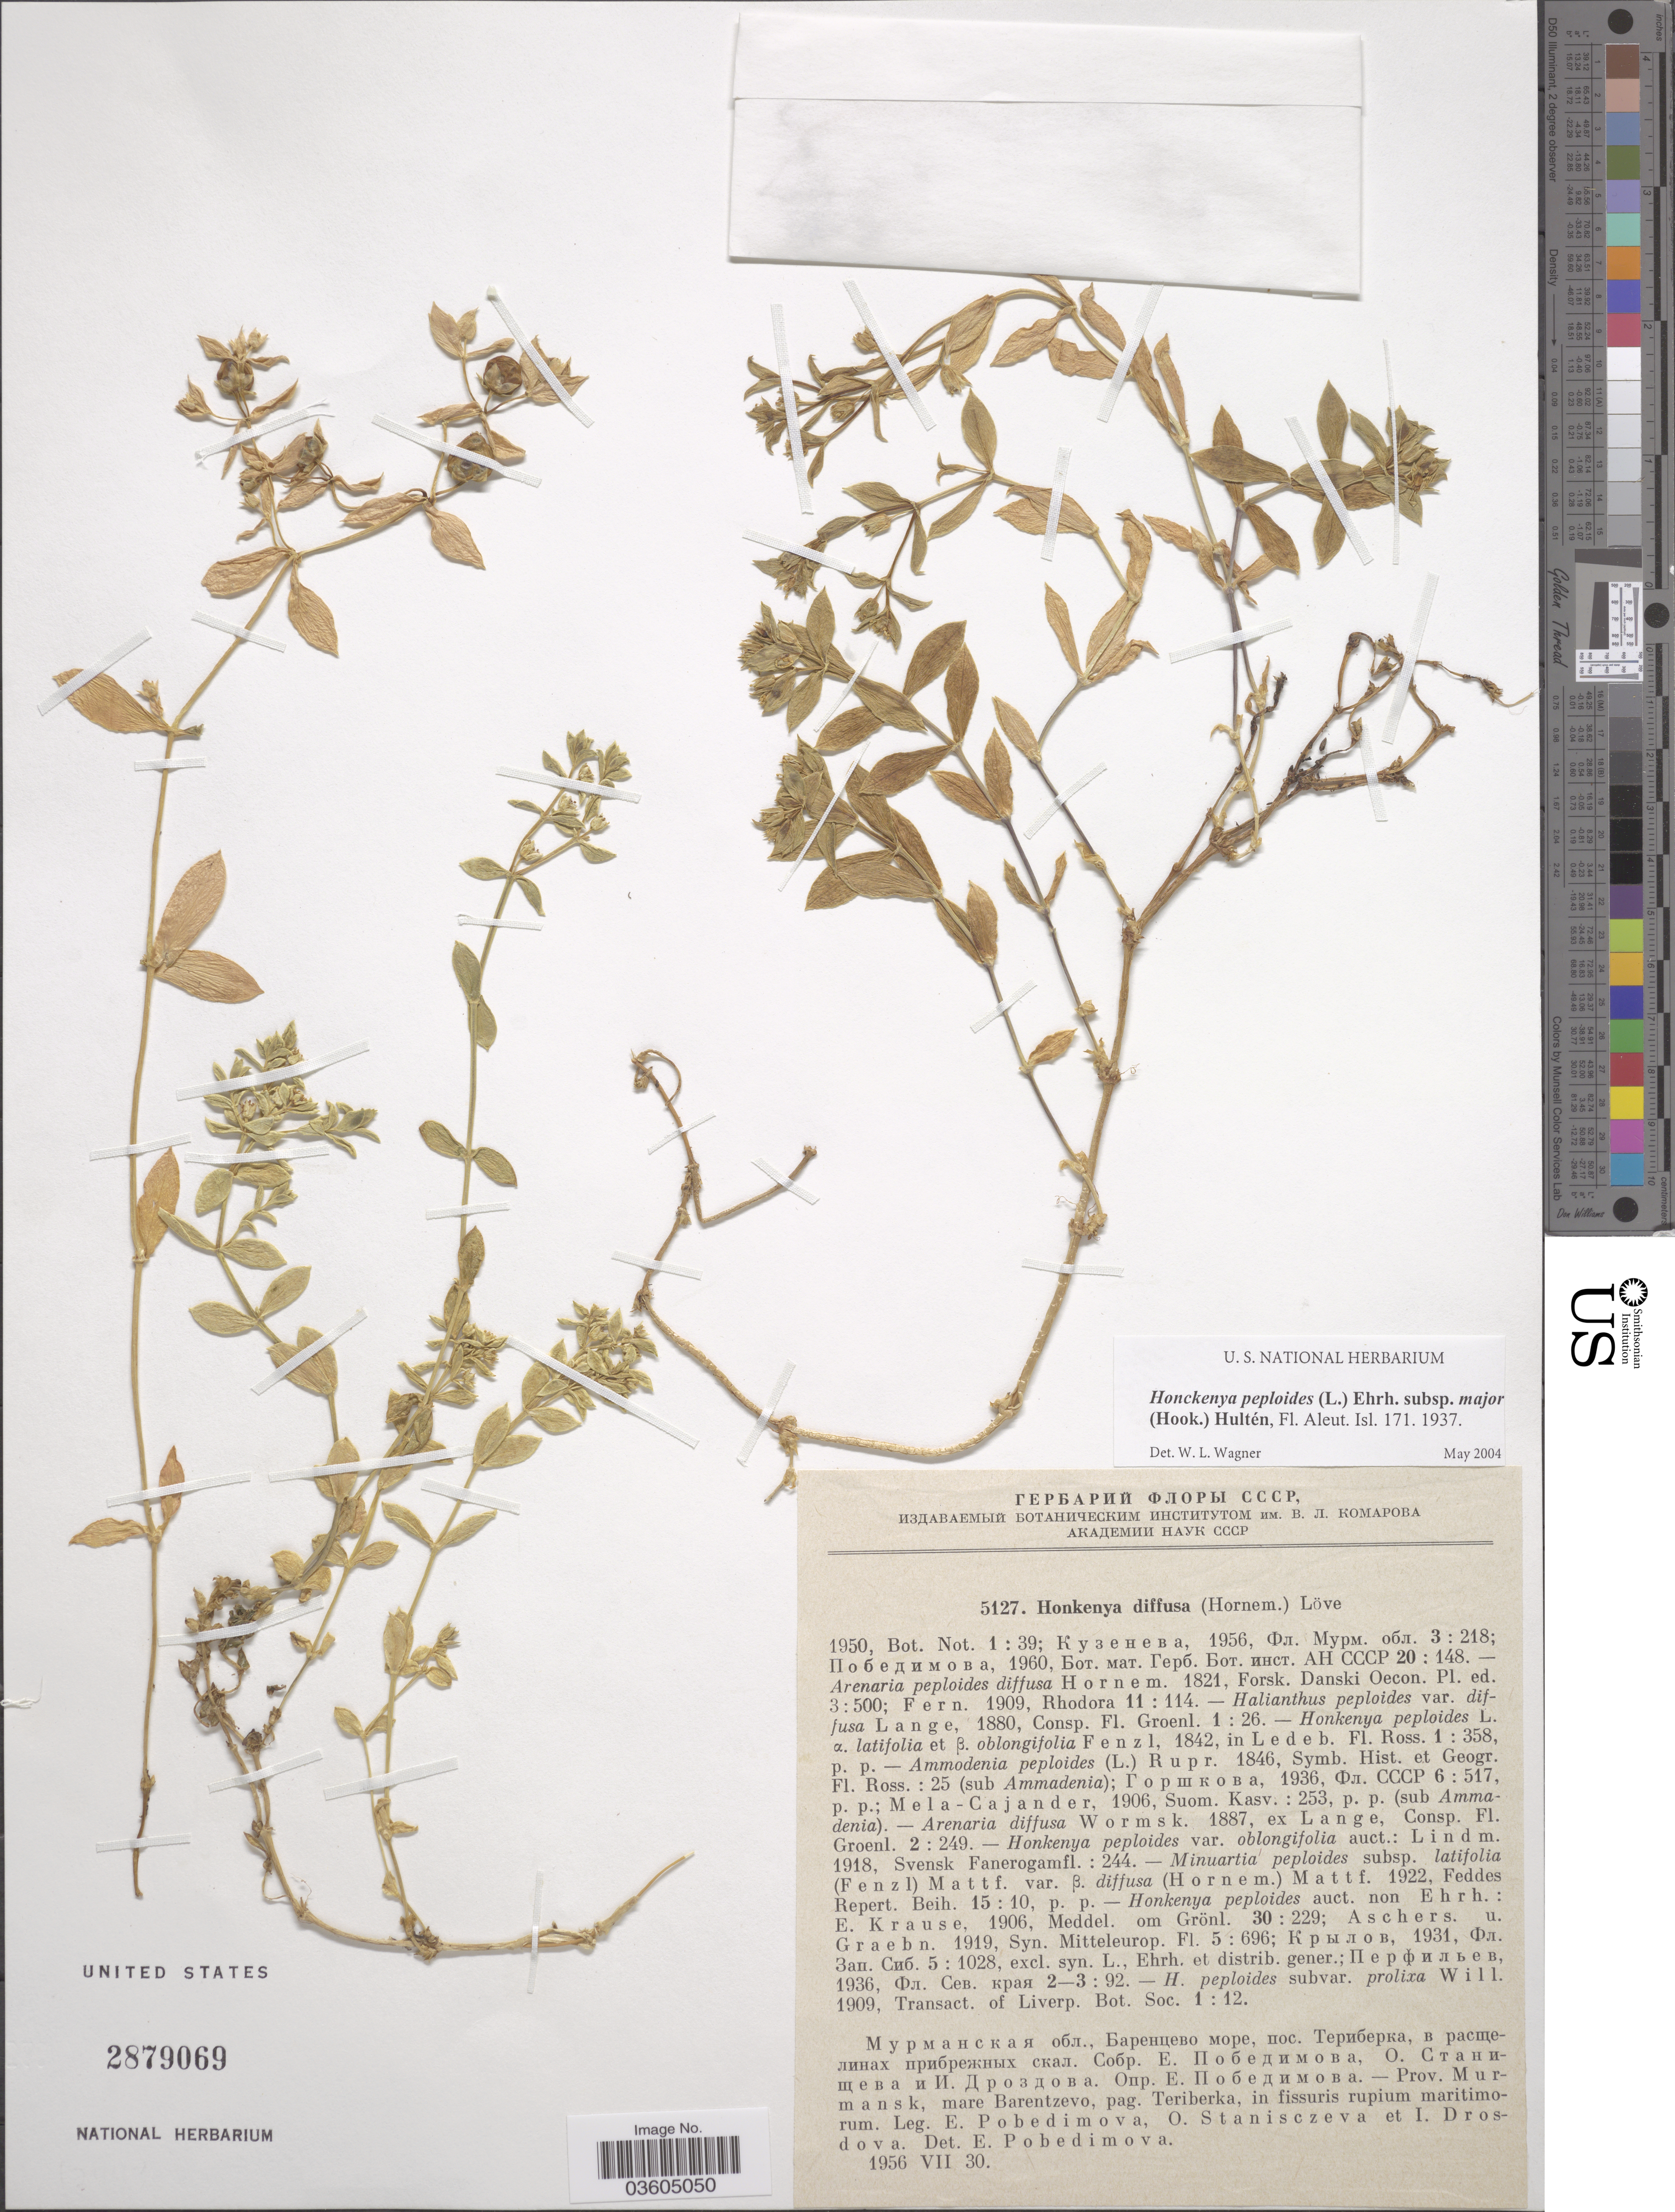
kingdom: Plantae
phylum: Tracheophyta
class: Magnoliopsida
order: Caryophyllales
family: Caryophyllaceae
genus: Honckenya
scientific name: Honckenya peploides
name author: (L.) Ehrh.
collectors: E. Pobedimova, O. Stanisczeva & I. Drosdova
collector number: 5127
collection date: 1956-07-30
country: Russian Federation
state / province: Murmansk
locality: Mare Barentzevo, pag. Teriberka, in fissuris rupium maritimorum.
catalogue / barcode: US 2879069